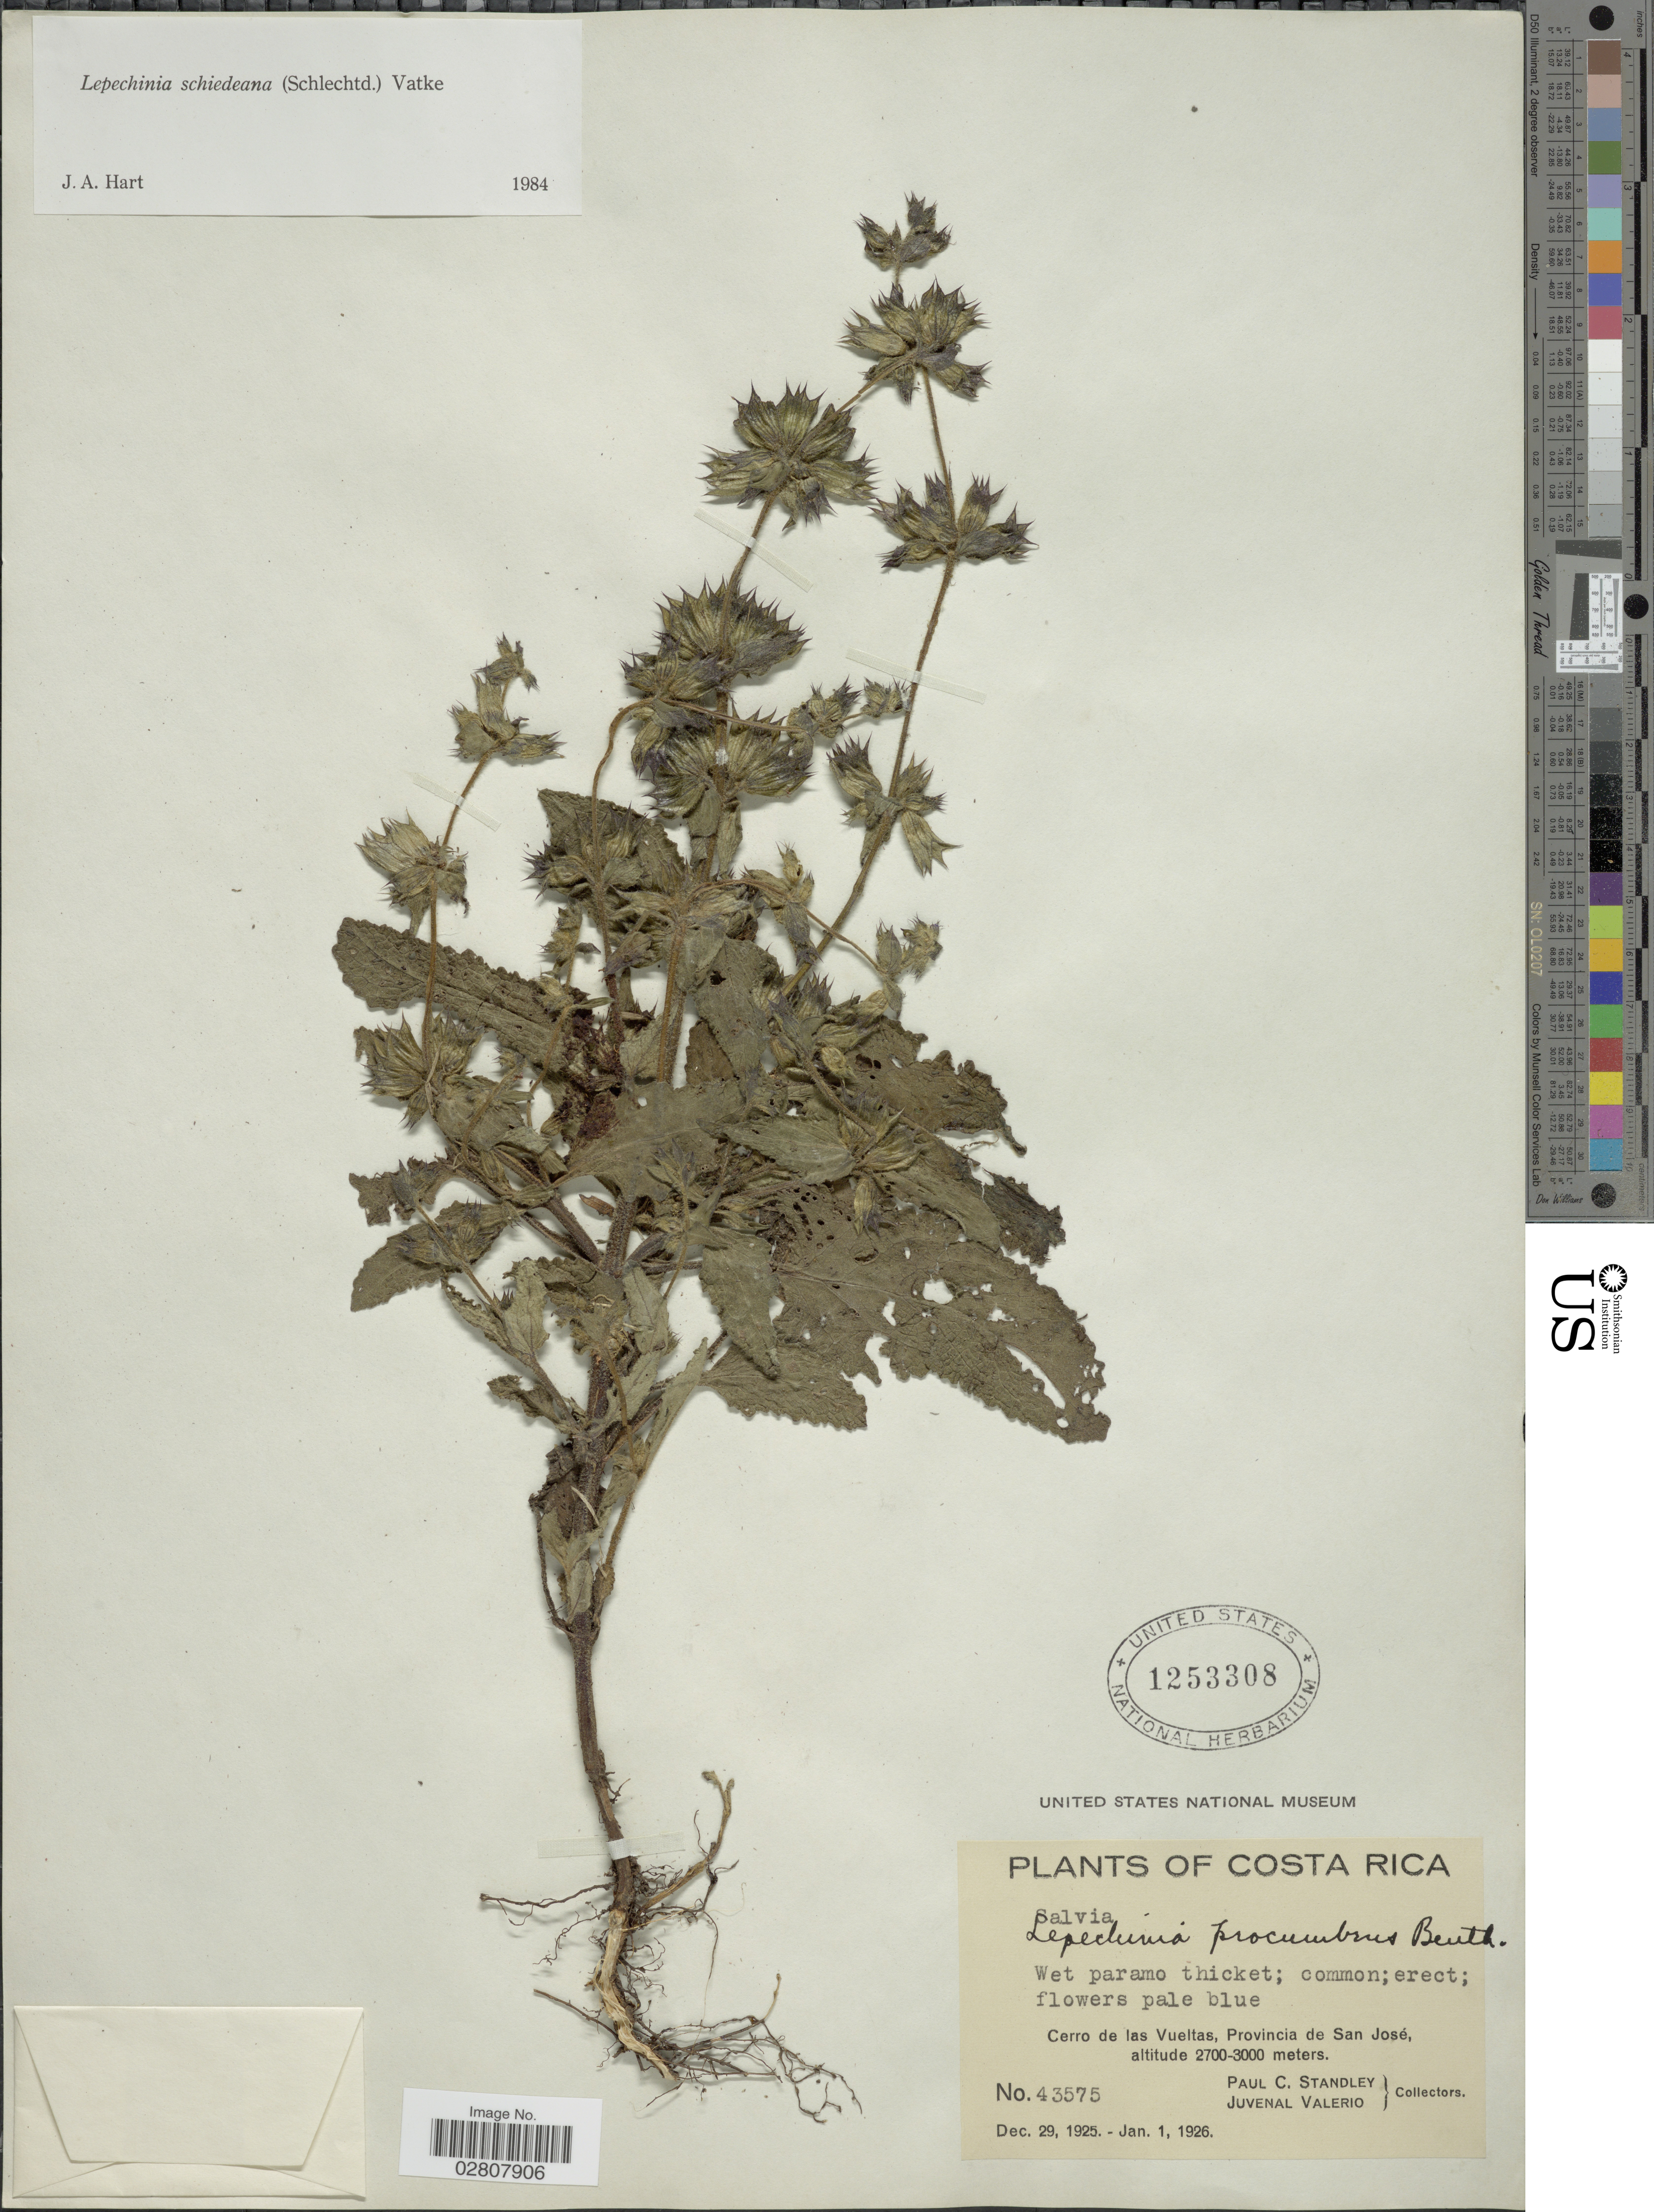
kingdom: Plantae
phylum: Tracheophyta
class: Magnoliopsida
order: Lamiales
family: Lamiaceae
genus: Lepechinia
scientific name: Lepechinia schiedeana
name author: (Schltdl.) Vatke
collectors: P. C. Standley & J. Valerio R.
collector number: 43575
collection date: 1925-12-29/1926-01-01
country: Costa Rica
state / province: San José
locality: Cerro de las Vueltas.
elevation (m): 2700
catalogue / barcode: US 1253308